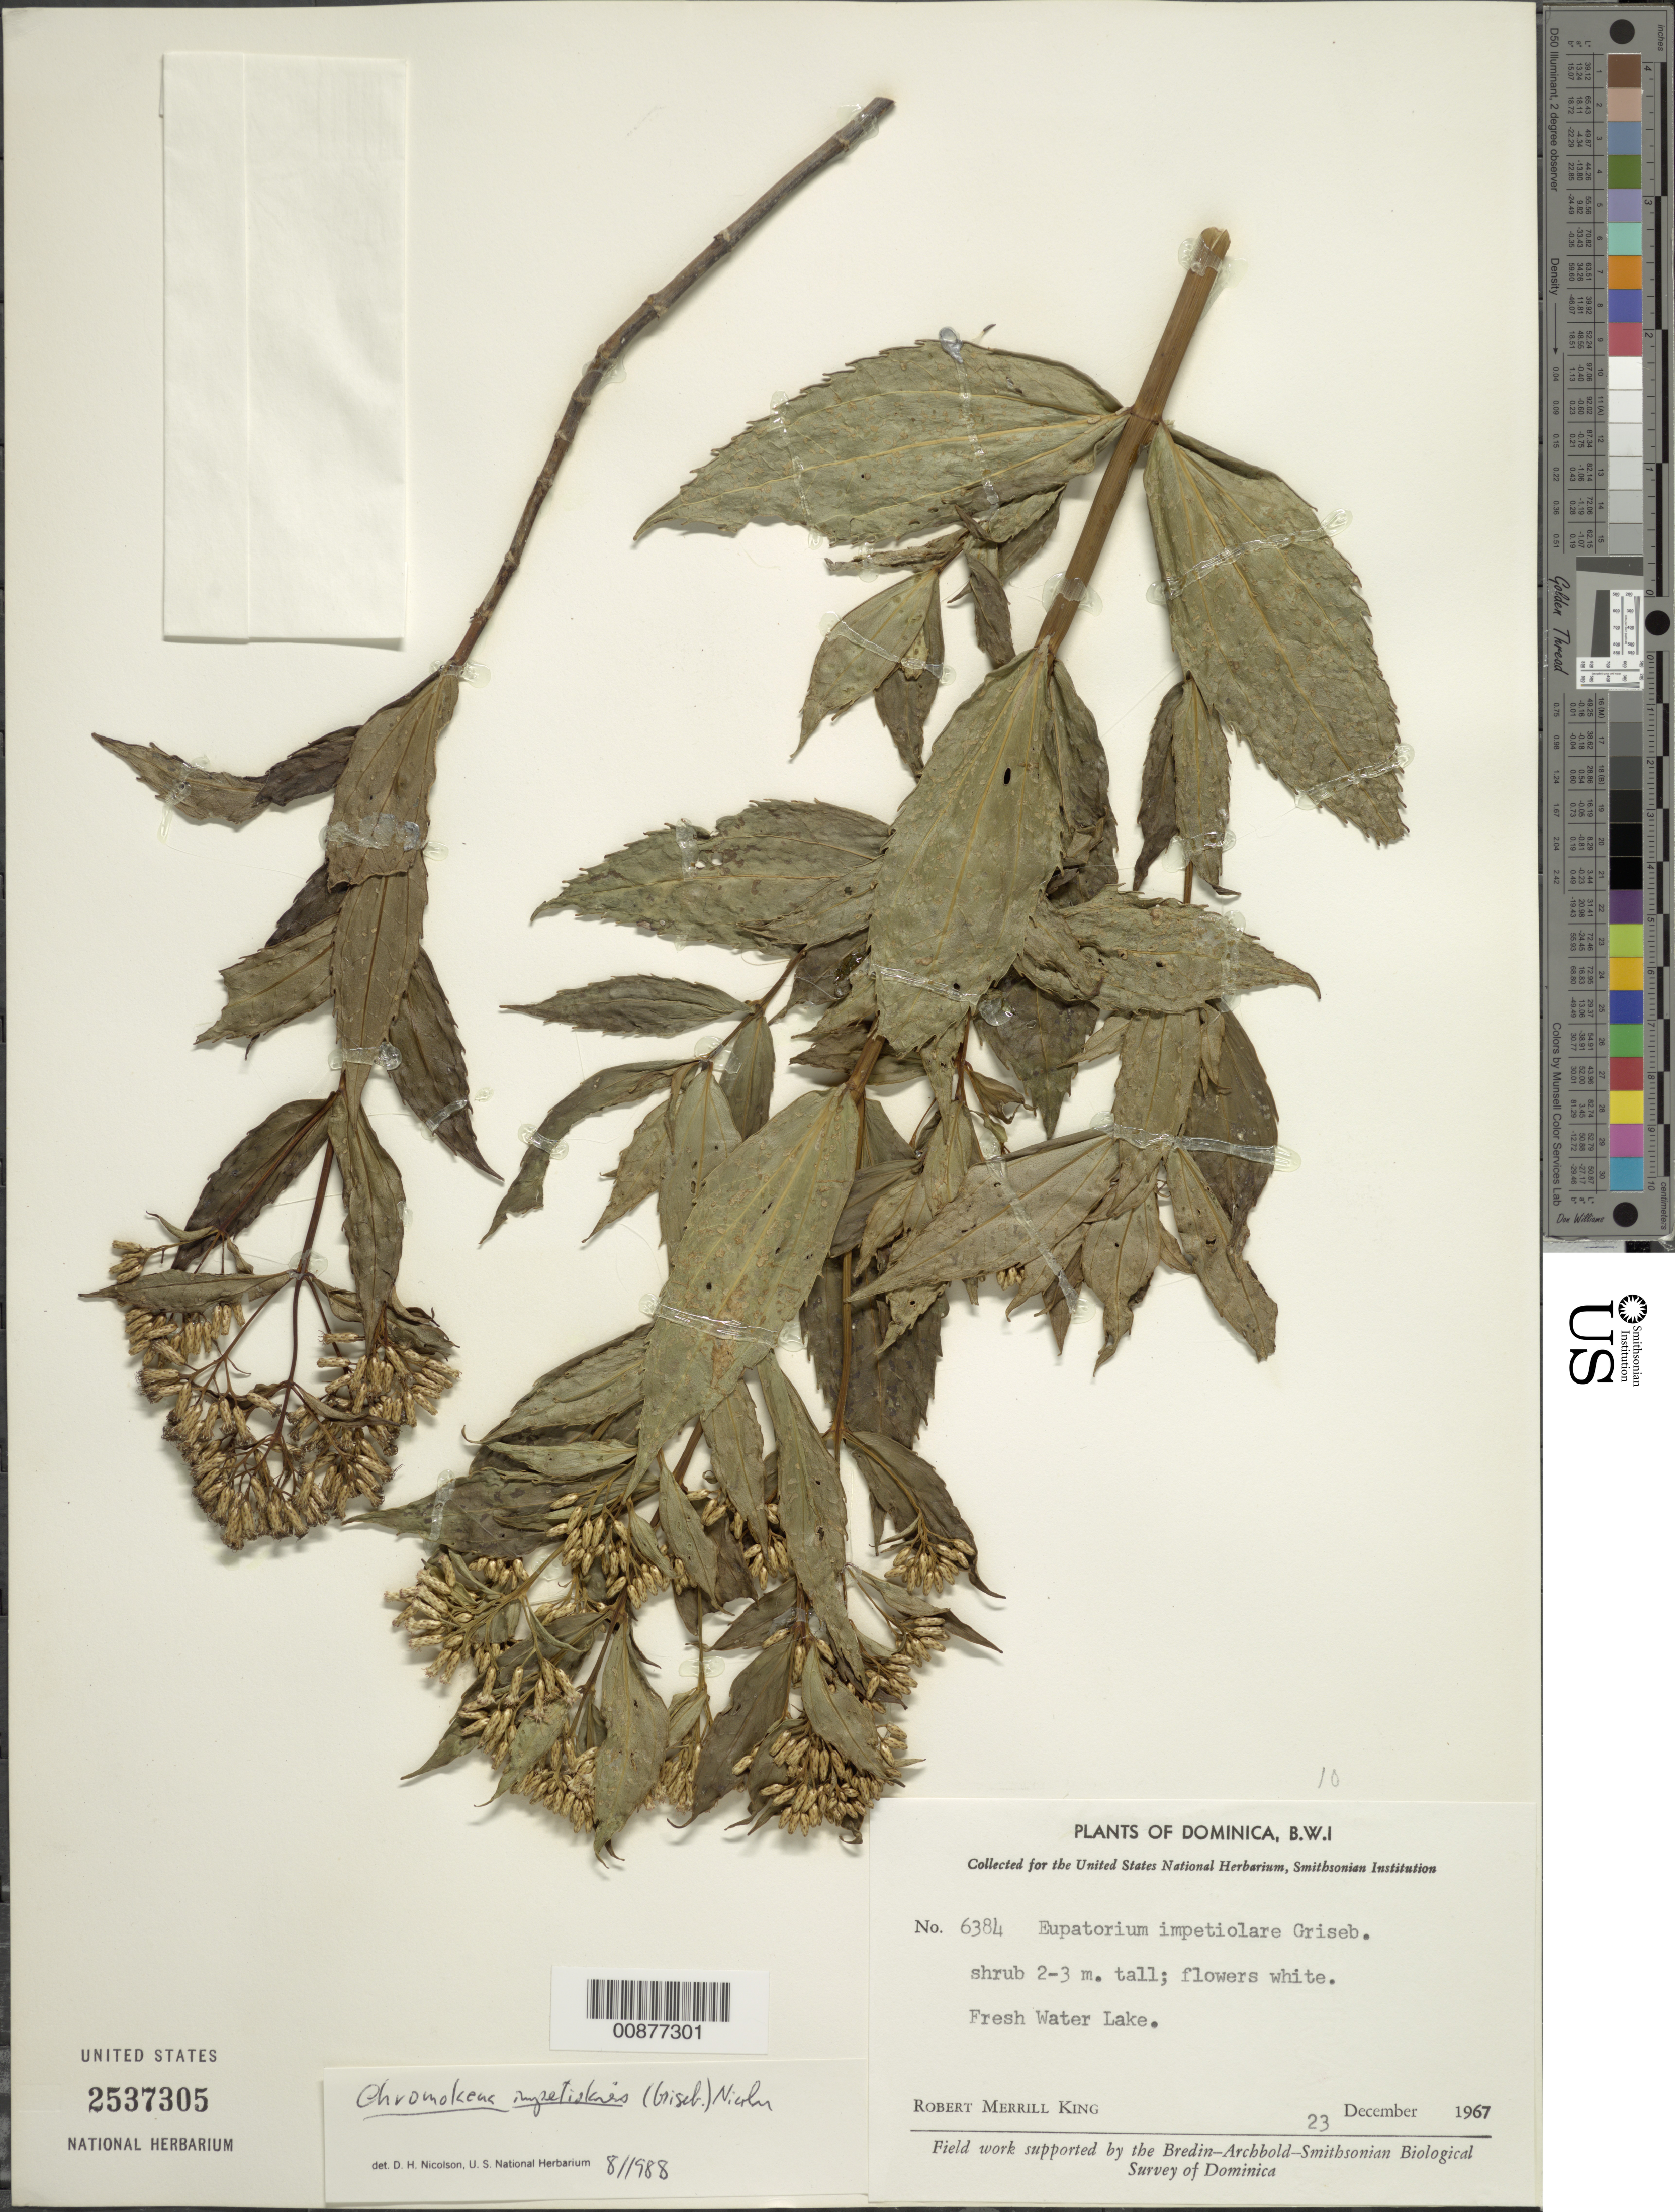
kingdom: Plantae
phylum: Tracheophyta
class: Magnoliopsida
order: Asterales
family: Asteraceae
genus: Chromolaena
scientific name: Chromolaena impetiolaris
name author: (Griseb.) Nicolson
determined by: Nicolson, Dan H.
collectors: R. M. King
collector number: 6384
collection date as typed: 23 Dec 1967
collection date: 1967-12-23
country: Dominica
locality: Fresh Water Lake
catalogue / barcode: US 2537305